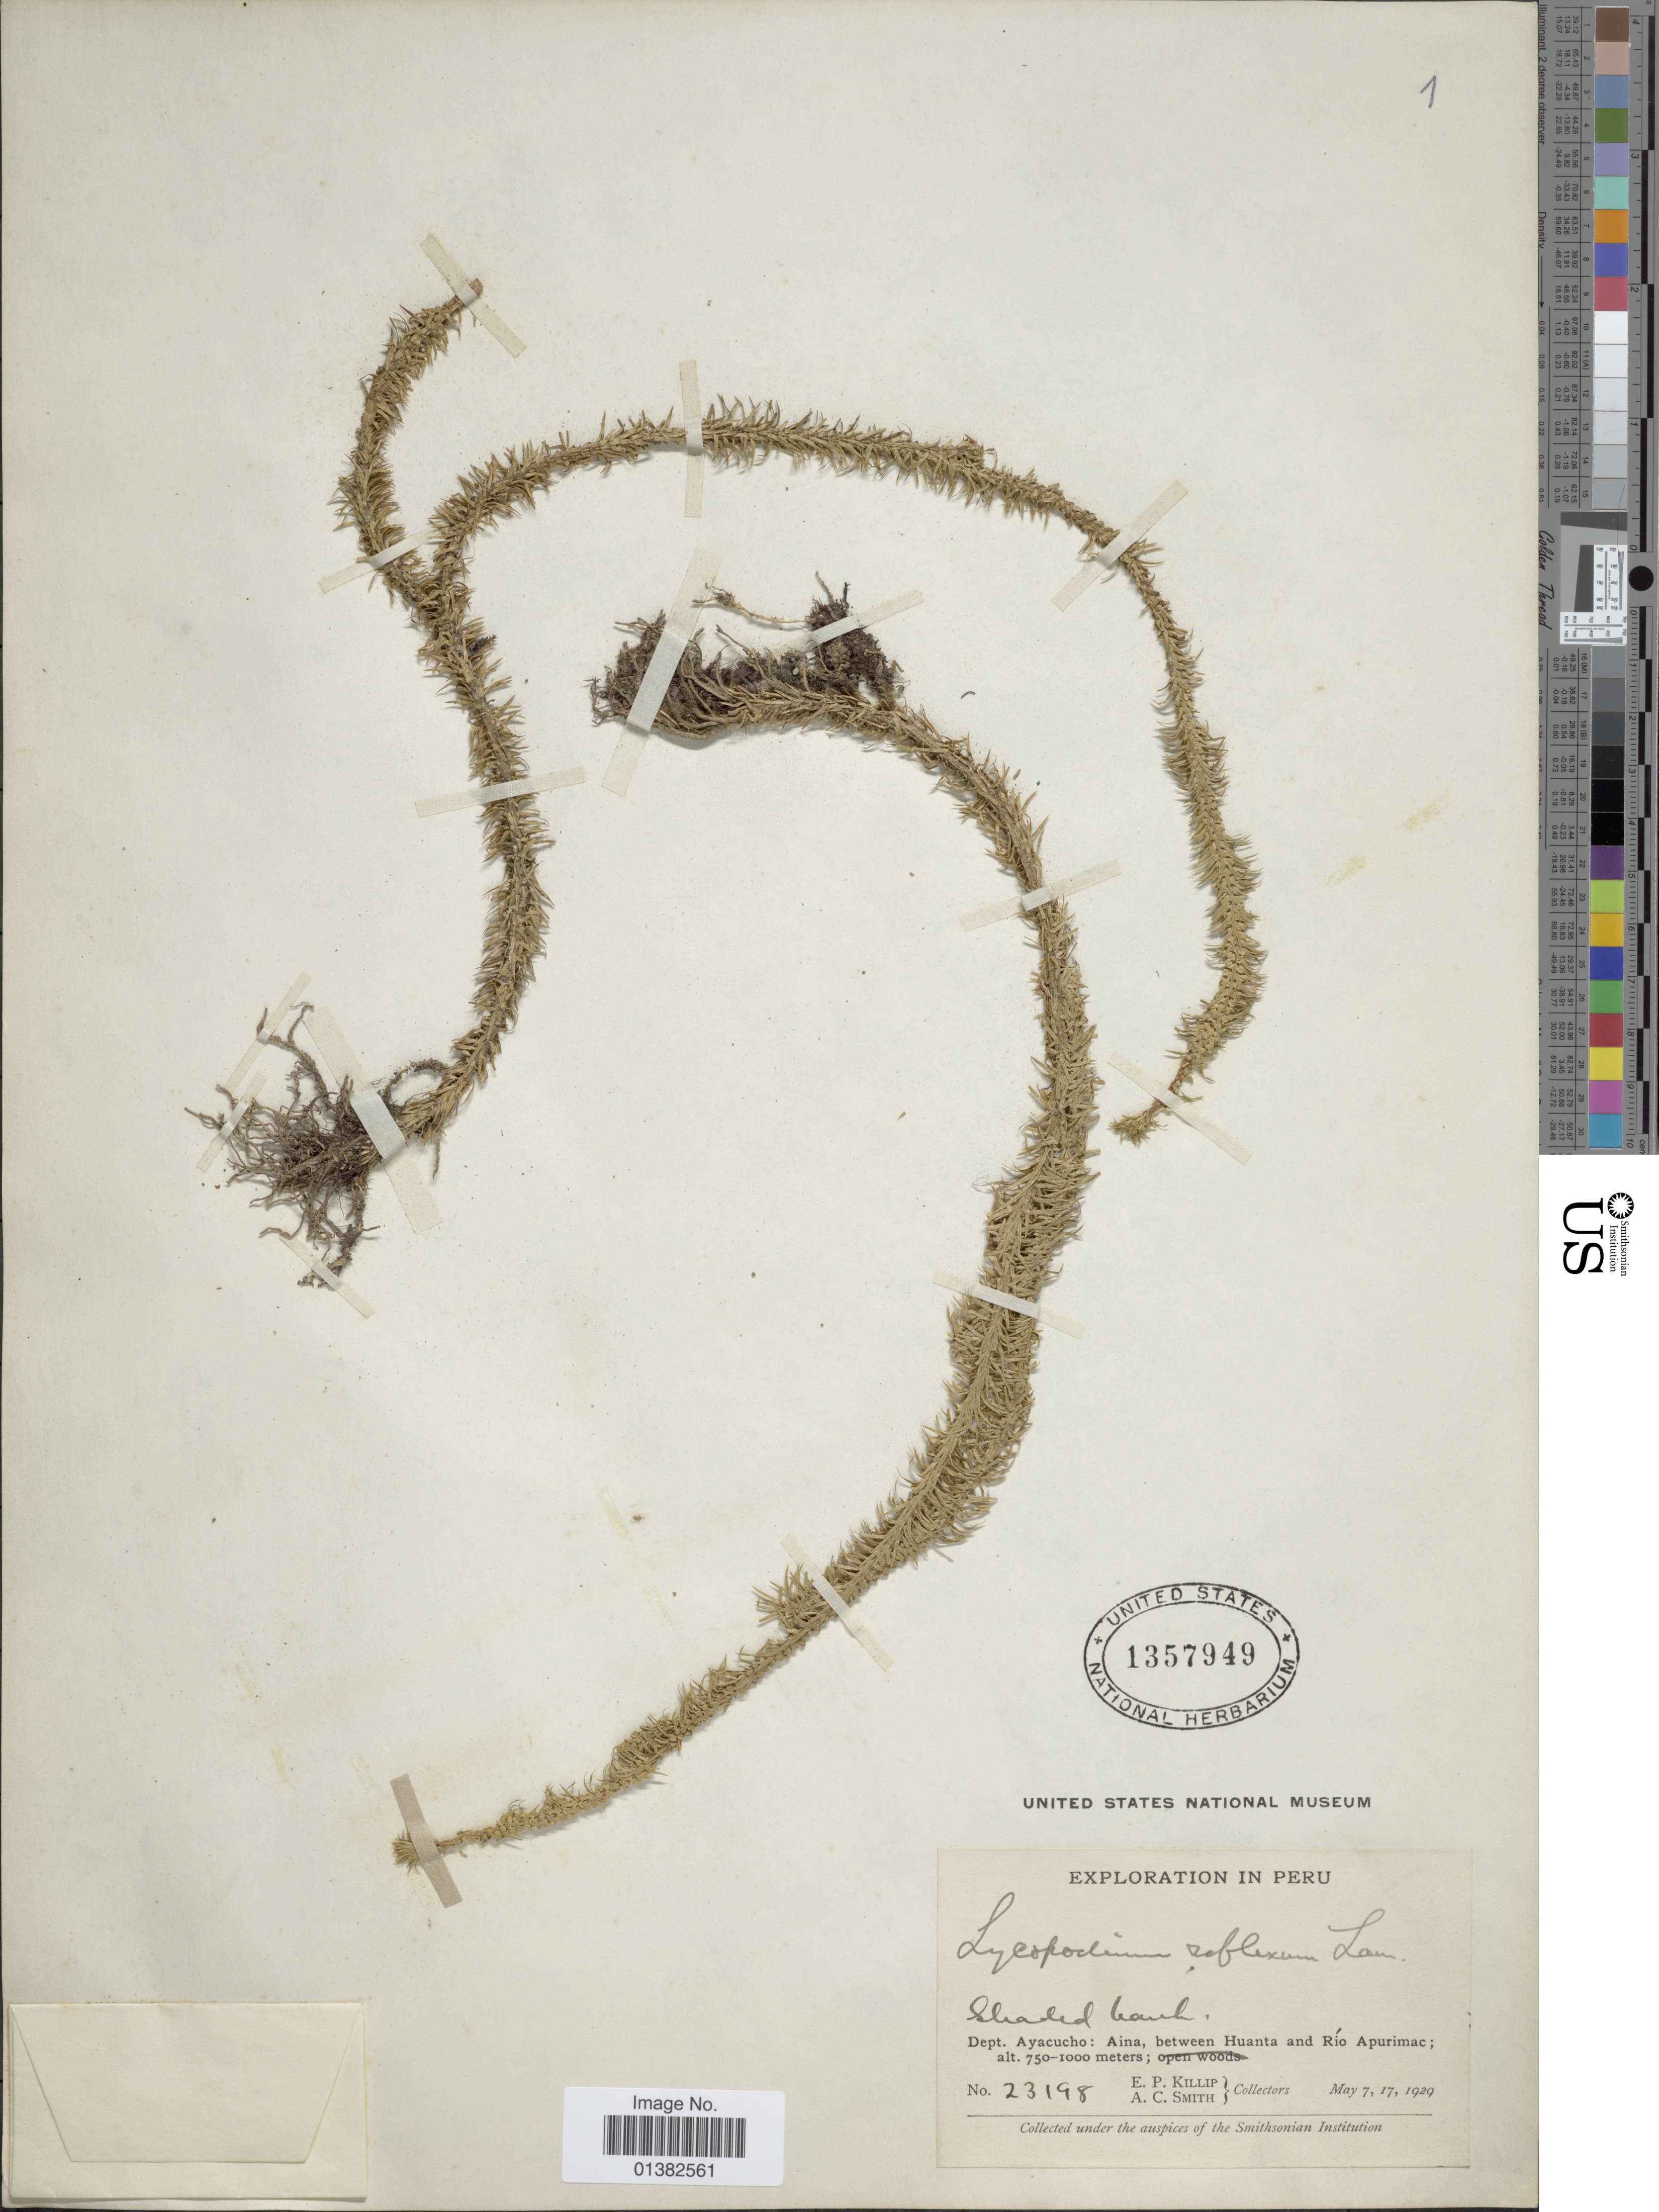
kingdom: Plantae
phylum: Tracheophyta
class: Lycopodiopsida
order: Lycopodiales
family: Lycopodiaceae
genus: Phlegmariurus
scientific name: Phlegmariurus reflexus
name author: (Lam.) B. Øllg.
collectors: E. P. Killip & A. C. Smith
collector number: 23198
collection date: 1929-05-07/1929-05-17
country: Peru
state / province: Ayacucho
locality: Aina, between Huanta and Río Apurimac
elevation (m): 750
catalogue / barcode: US 1357949